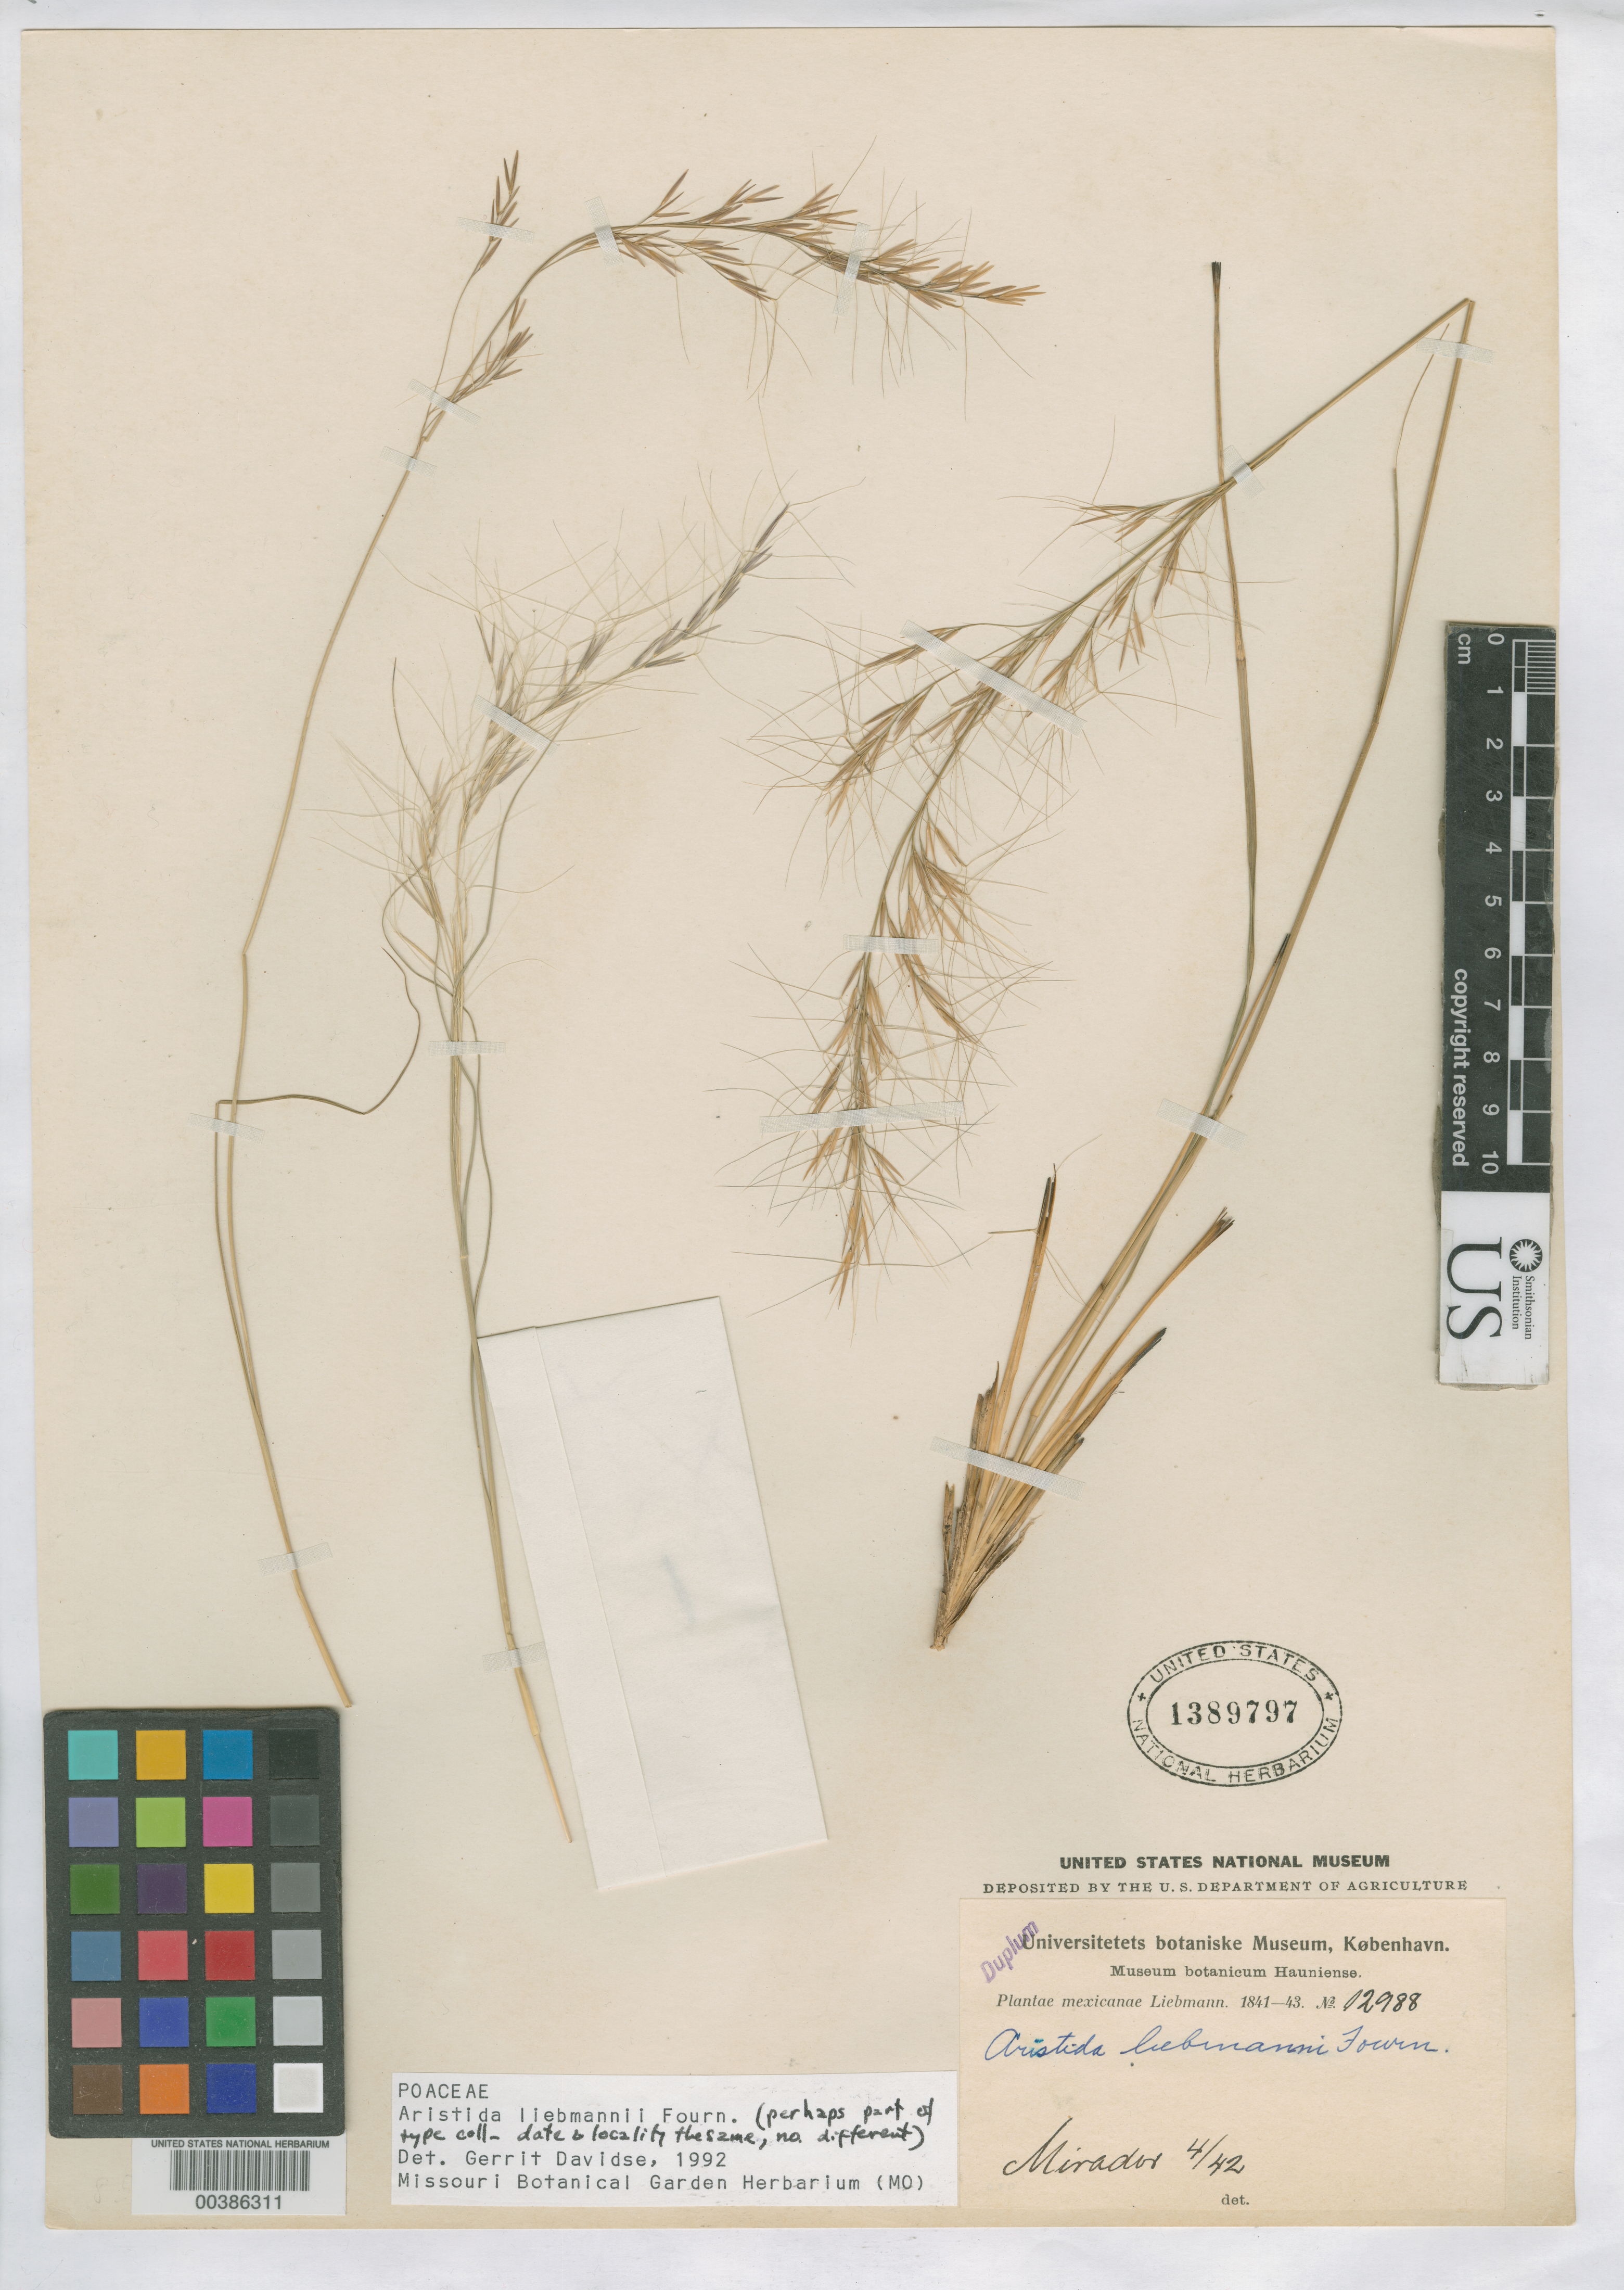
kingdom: Plantae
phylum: Tracheophyta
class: Liliopsida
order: Poales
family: Poaceae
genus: Aristida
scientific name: Aristida liebmannii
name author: E. Fourn.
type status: Possible Isotype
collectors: F. M. Liebmann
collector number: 12988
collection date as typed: Apr 1842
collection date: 1842-04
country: Mexico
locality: Mirador.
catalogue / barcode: US 1389797